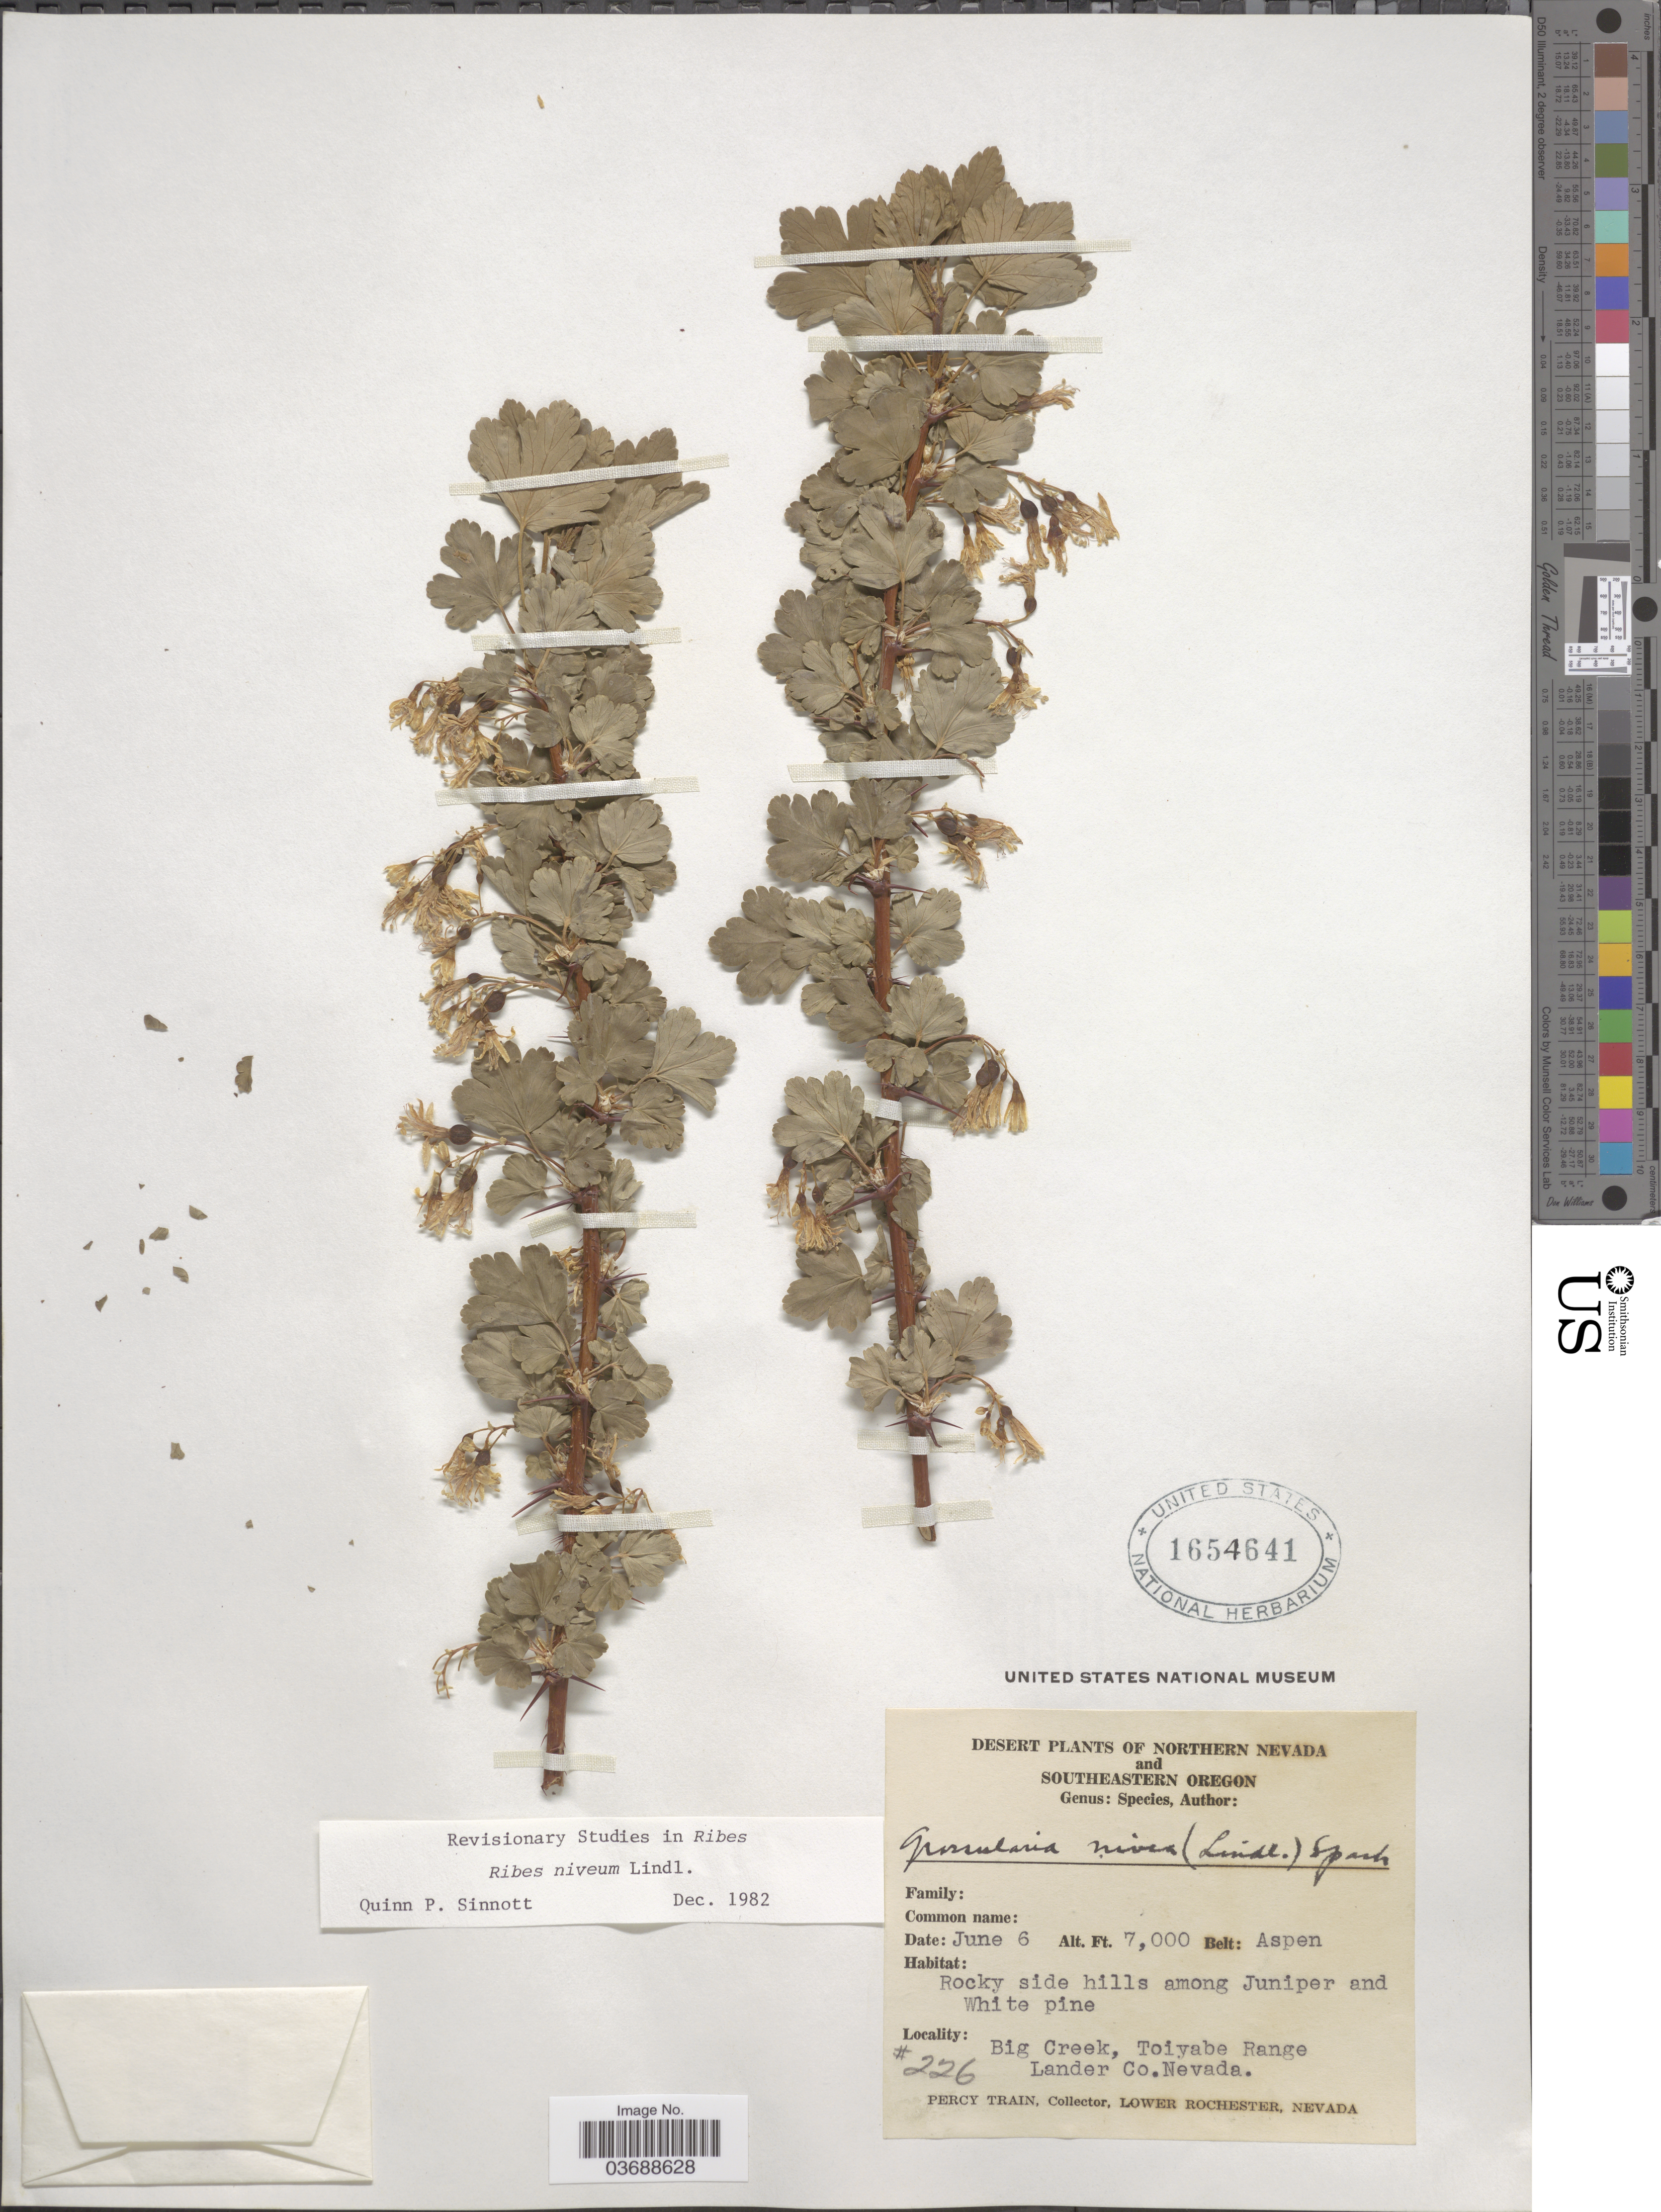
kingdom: Plantae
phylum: Tracheophyta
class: Magnoliopsida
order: Saxifragales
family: Grossulariaceae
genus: Ribes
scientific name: Ribes niveum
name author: Lindl.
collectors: P. Train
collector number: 226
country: United States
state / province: Nevada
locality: Northern Nevada. Big Creek, Toiyabe Range. Lander Co.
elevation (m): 2134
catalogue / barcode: US 1654641